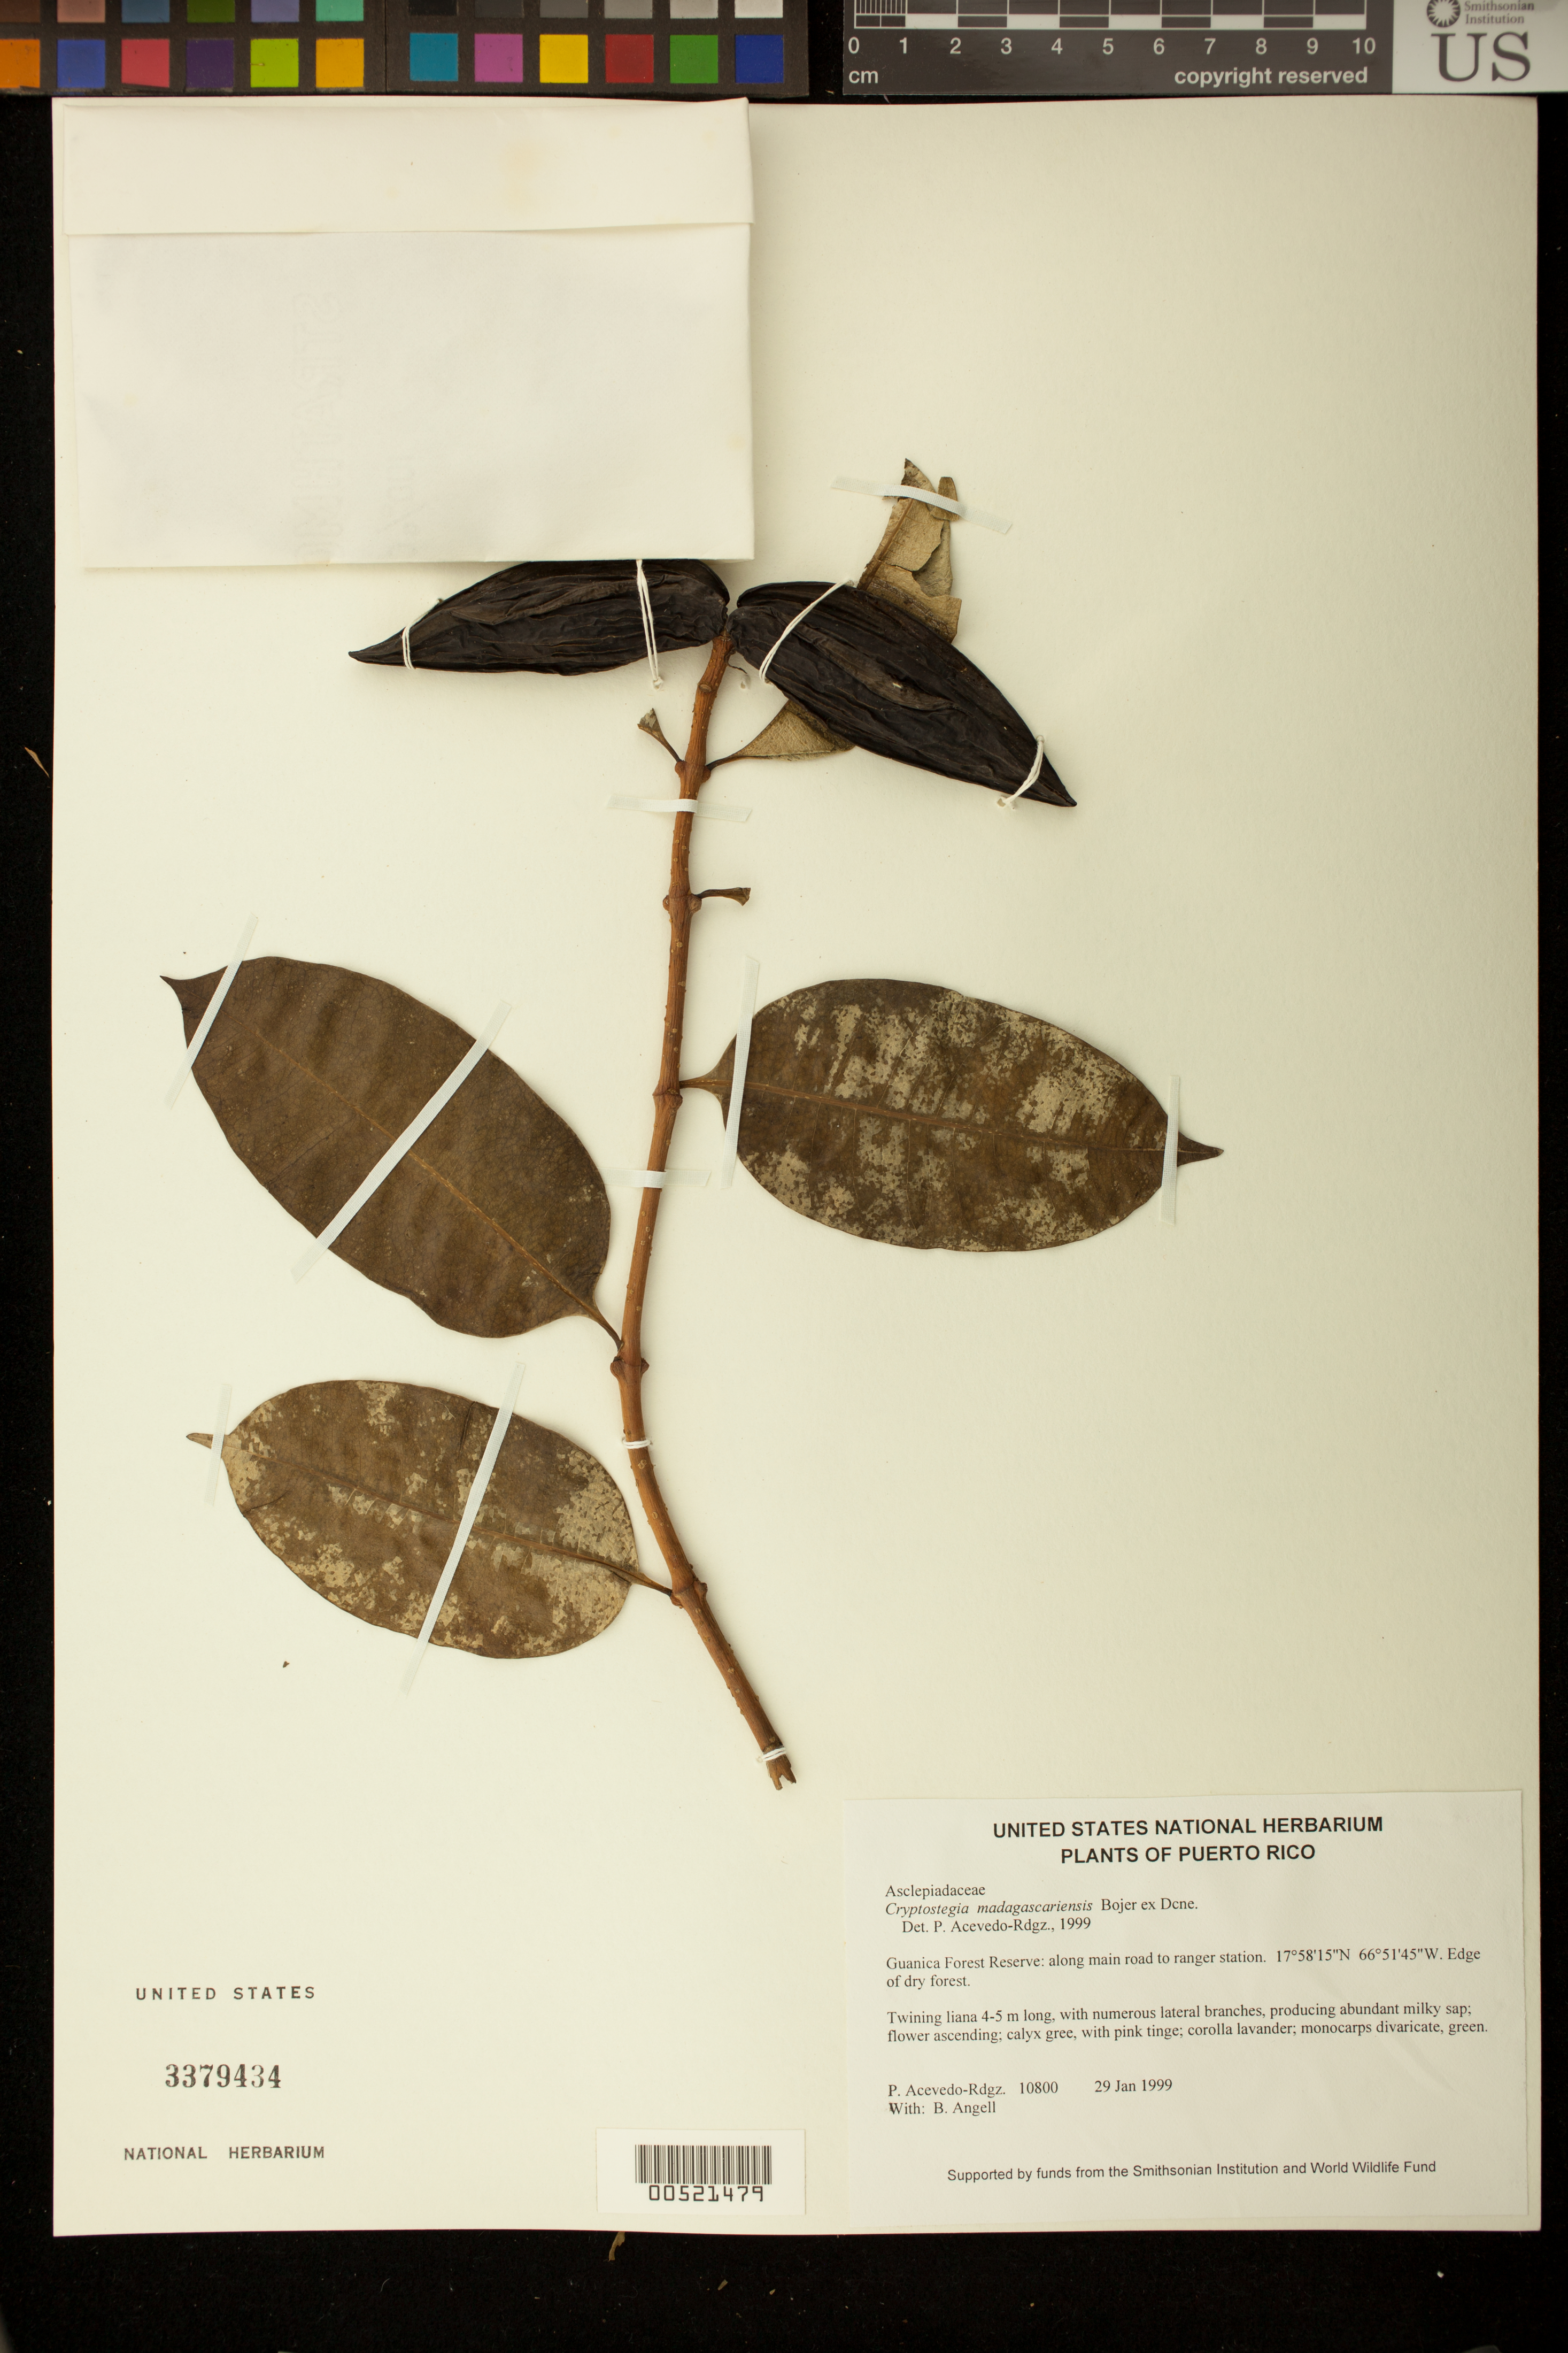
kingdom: Plantae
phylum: Tracheophyta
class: Magnoliopsida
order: Gentianales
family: Apocynaceae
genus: Cryptostegia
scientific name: Cryptostegia madagascariensis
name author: Bojer ex Decne.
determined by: Acevedo-Rodríguez, P., (BOT), Smithsonian Institution - National Museum of Natural History (UNITED STATES)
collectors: P. Acevedo-Rodr. & Bobbi Angell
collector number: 10800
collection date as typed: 29 Jan 1999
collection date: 1999-01-29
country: Puerto Rico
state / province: Guánica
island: Puerto Rico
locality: Guánica; Guánica Forest along main road to Ranger Station.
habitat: Edge of dry forest.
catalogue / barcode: US 3379434